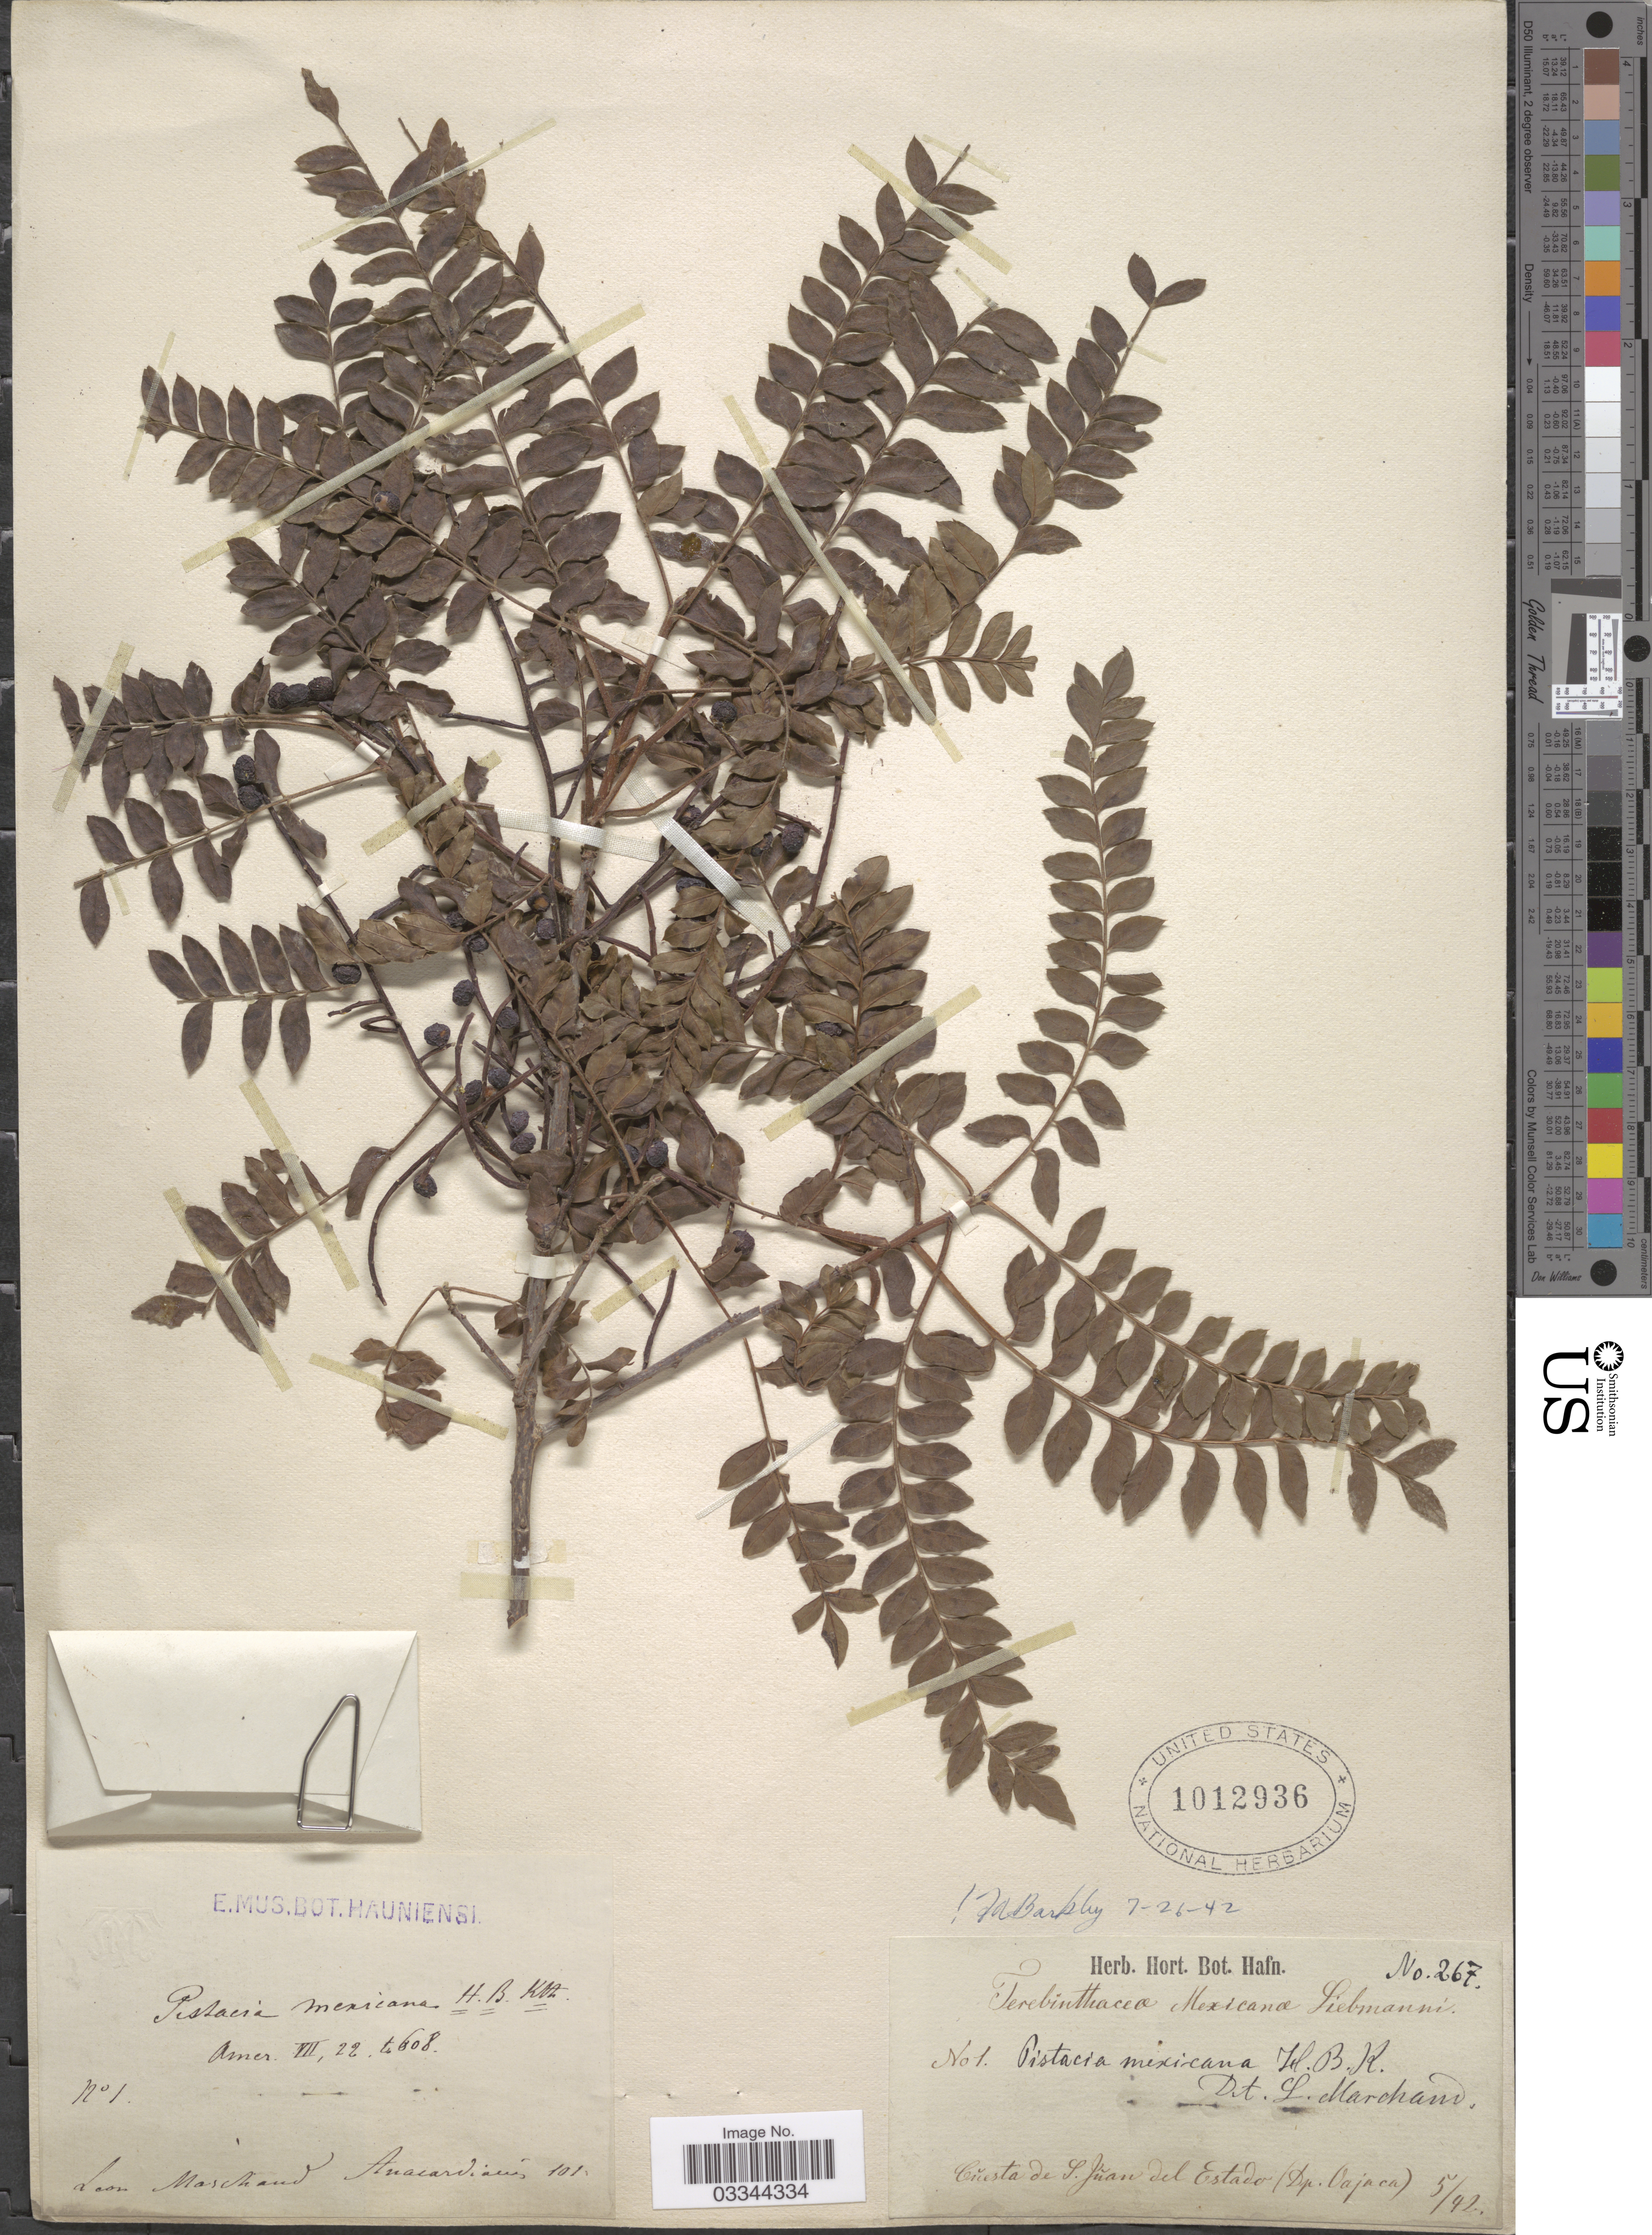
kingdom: Plantae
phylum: Tracheophyta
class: Magnoliopsida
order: Sapindales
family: Anacardiaceae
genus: Pistacia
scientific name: Pistacia mexicana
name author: Kunth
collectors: -. Liebmanni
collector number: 1/267?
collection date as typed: Transcribed d/m/y: /5/92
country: Mexico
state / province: Oaxaca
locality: Cuesta de S. Juan del Estado (Dp. Oajaca).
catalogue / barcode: US 1012936